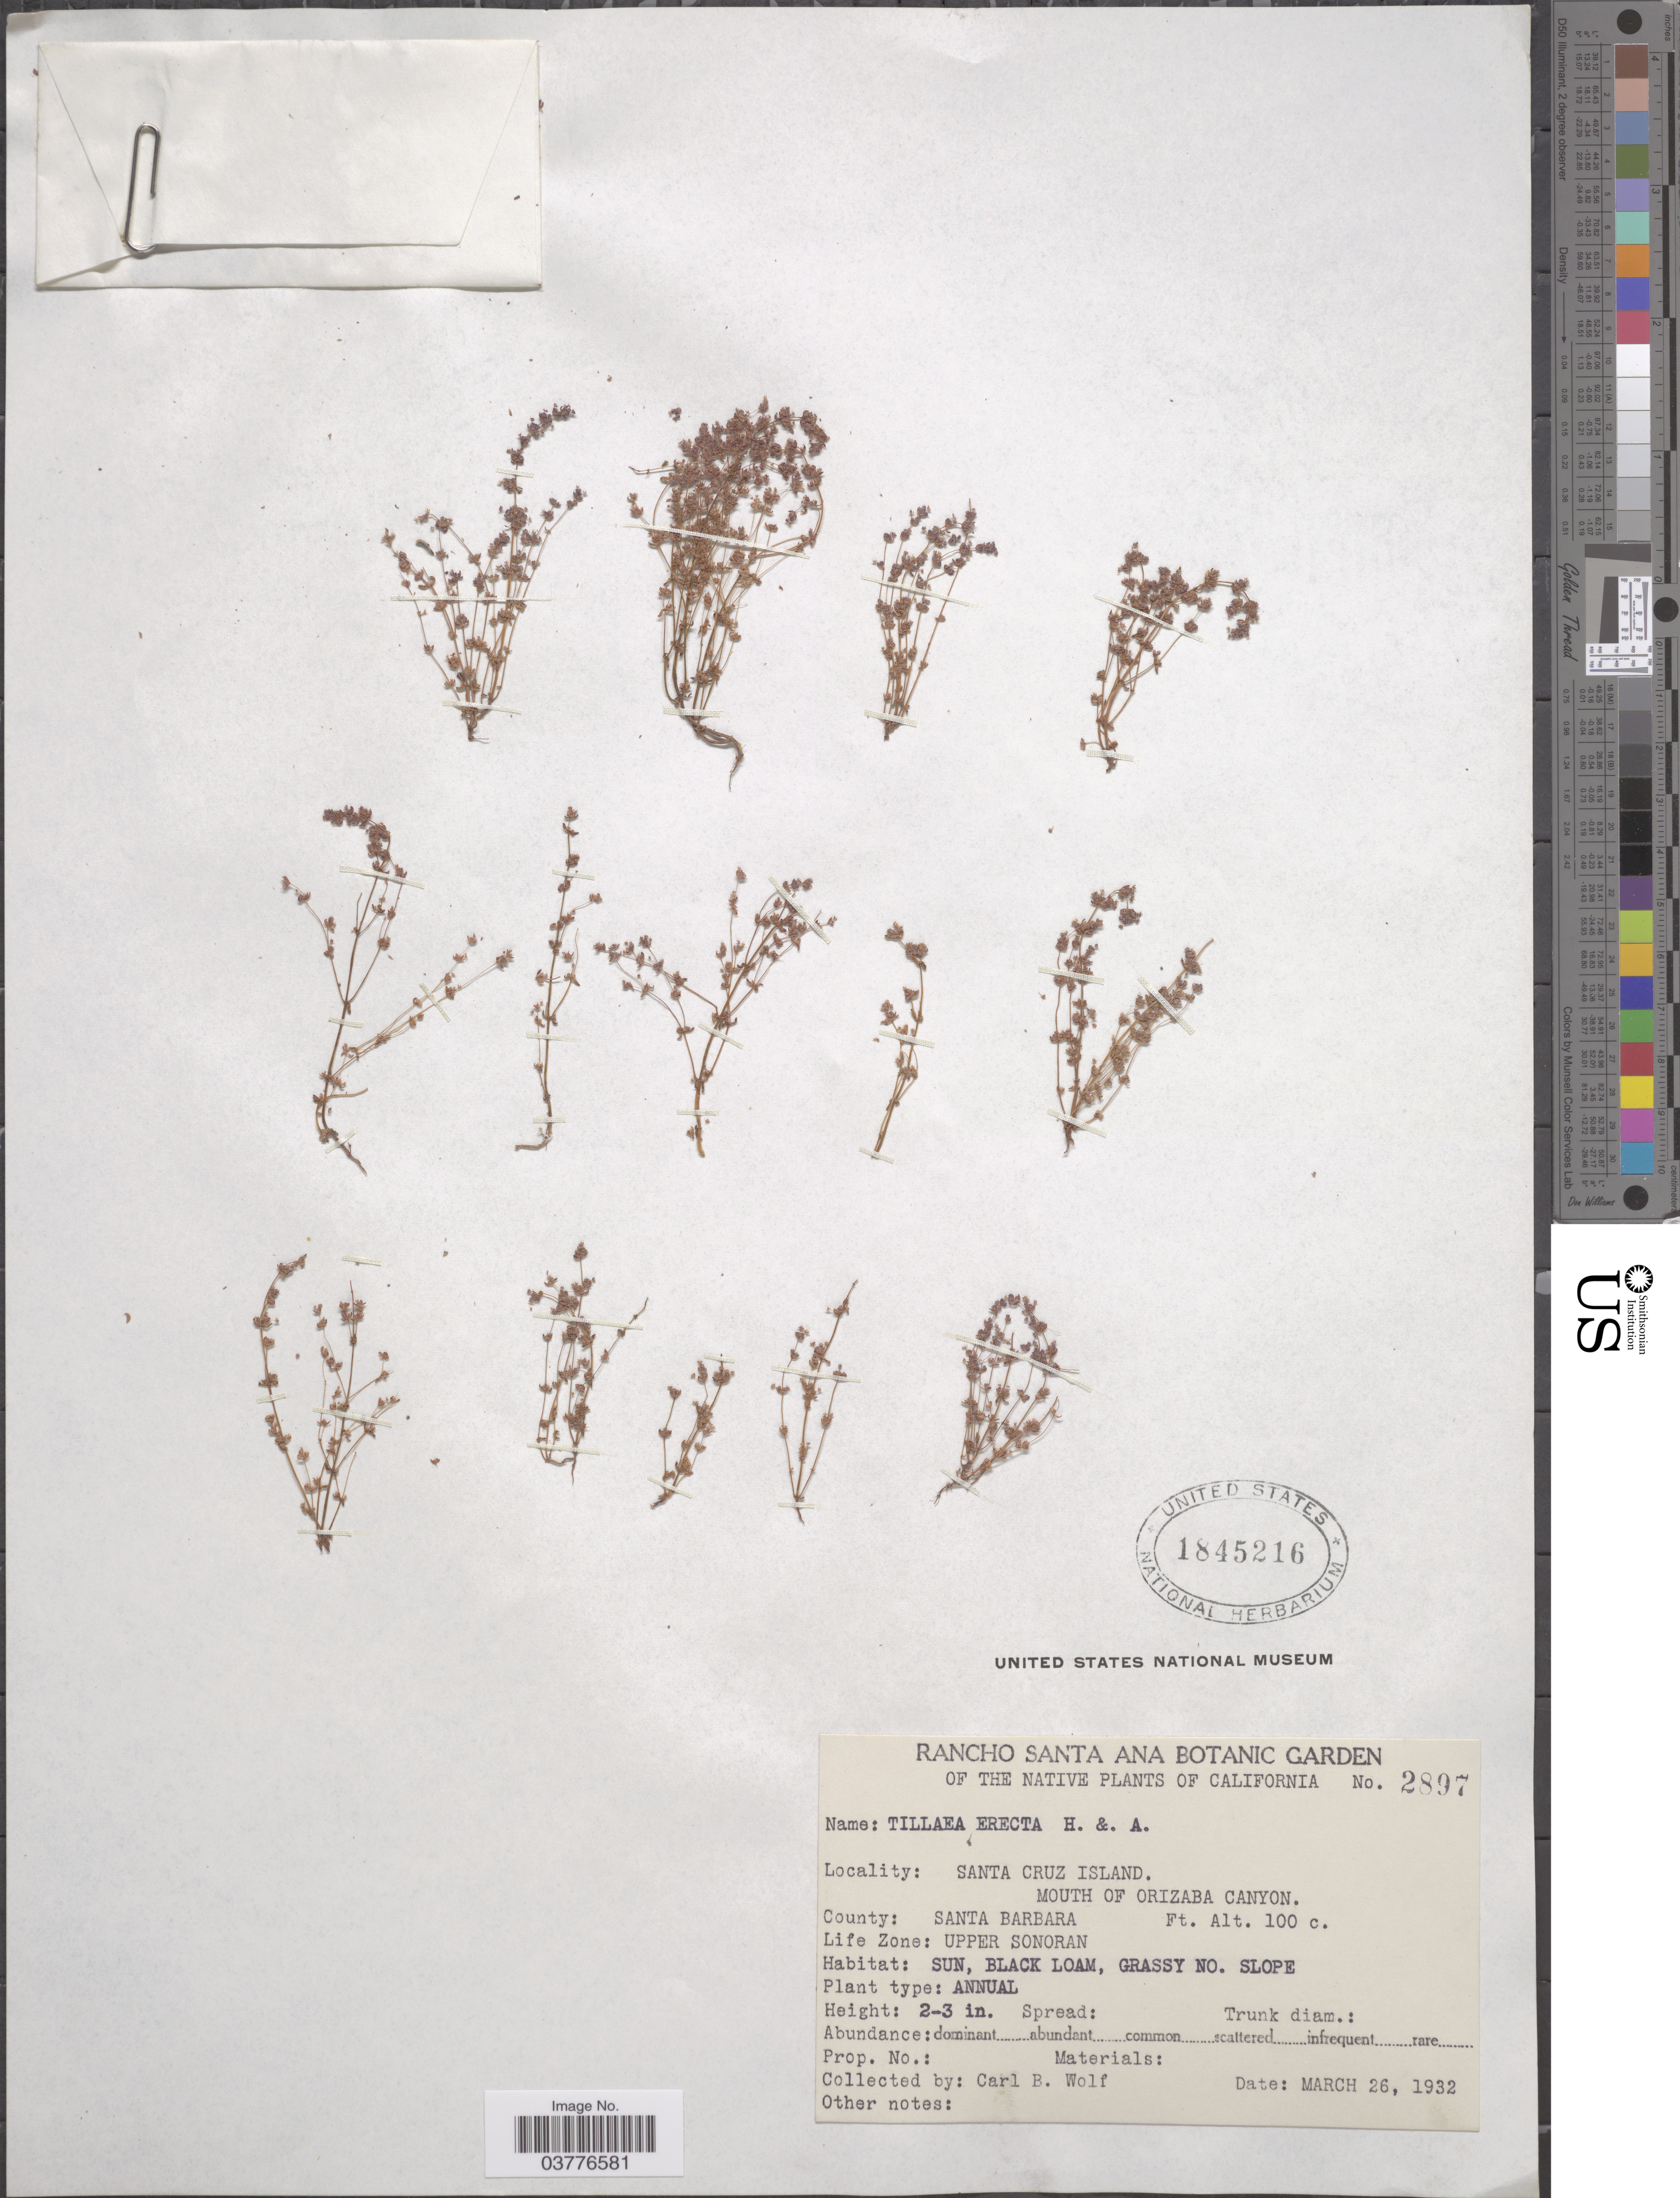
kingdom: Plantae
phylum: Tracheophyta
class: Magnoliopsida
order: Saxifragales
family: Crassulaceae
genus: Crassula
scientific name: Crassula connata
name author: (Ruiz & Pav.) A. Berger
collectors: C. B. Wolf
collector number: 2897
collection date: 1932-03-26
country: United States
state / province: California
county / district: Santa Barbara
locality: Santa Cruz Island. Mouth of Orizaba Canyon. County: Santa Barbara. Life Zone: Upper Sonoran.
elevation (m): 30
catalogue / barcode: US 1845216